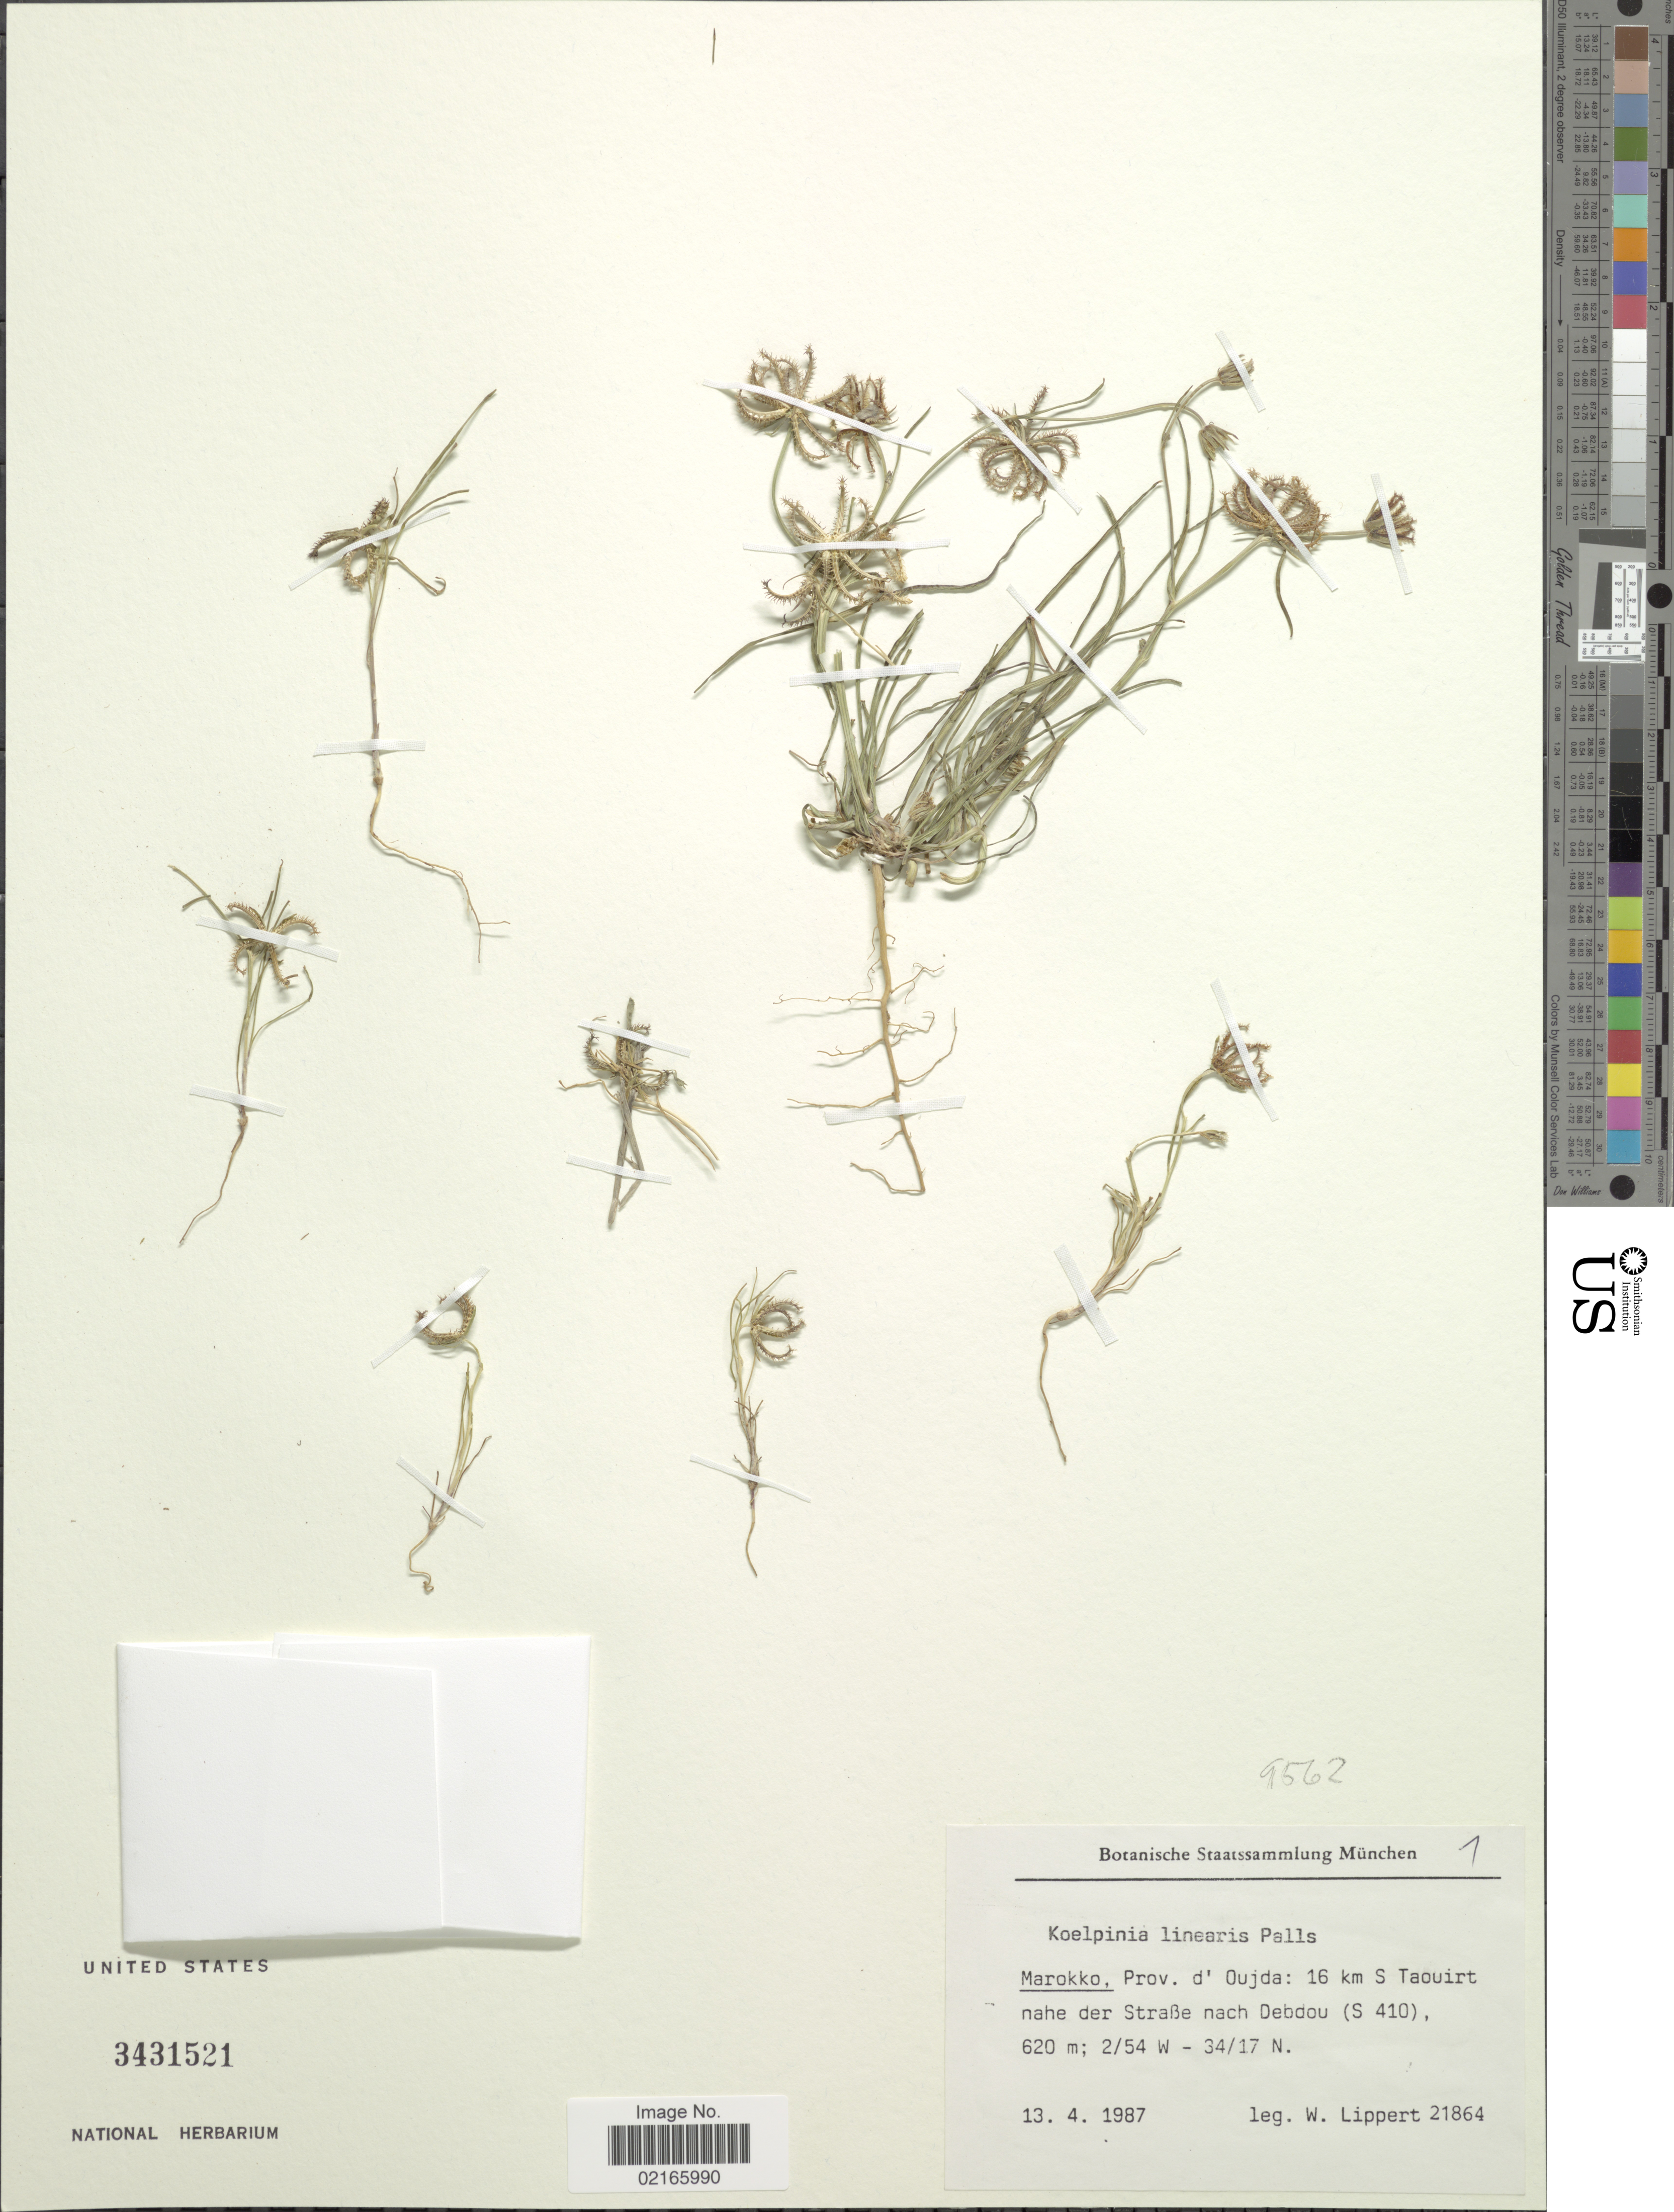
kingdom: Plantae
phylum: Tracheophyta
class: Magnoliopsida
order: Asterales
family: Asteraceae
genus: Koelpinia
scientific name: Koelpinia linearis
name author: Pall.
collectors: W. Lippert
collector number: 21864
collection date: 1987-04-13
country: Morocco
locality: Prov. d'Oujda: 16 km S Taouirt nahe der StraßE nach Debdou (S410)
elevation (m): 620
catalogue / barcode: US 3431521